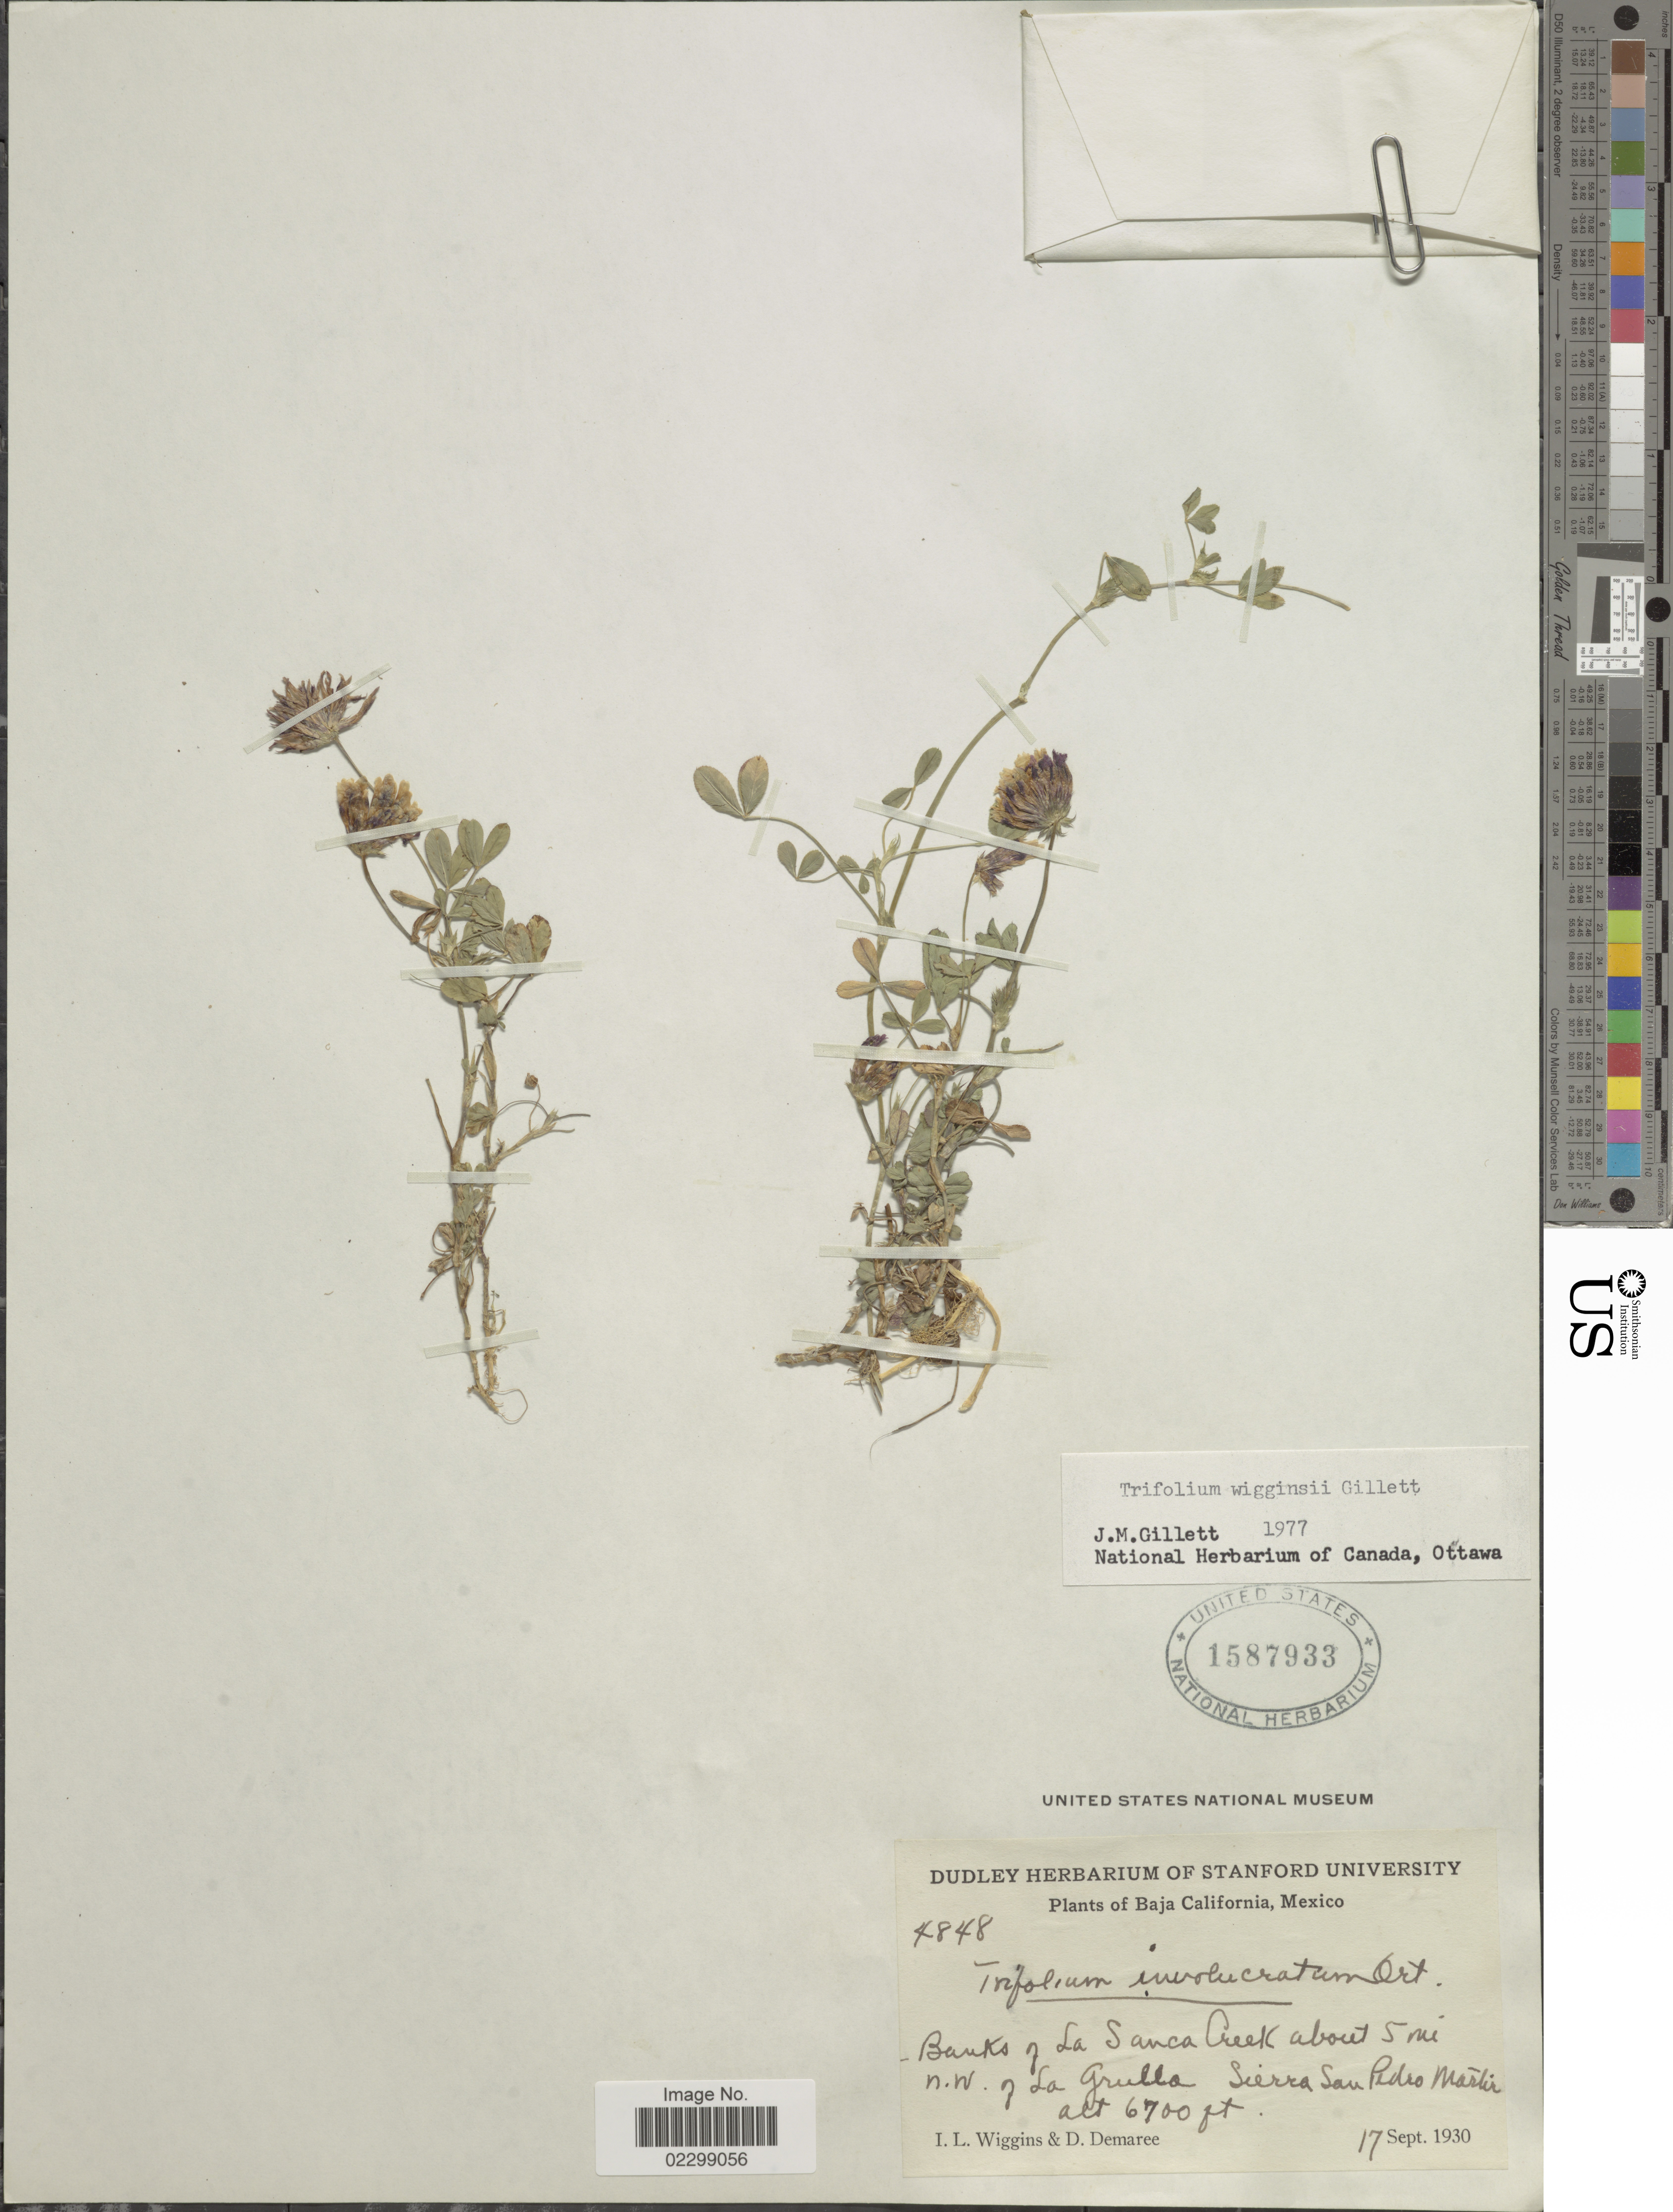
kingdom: Plantae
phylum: Tracheophyta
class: Magnoliopsida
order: Fabales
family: Fabaceae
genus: Trifolium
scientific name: Trifolium wigginsii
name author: J.M. Gillett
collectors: I. L. Wiggins & D. Demaree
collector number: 4848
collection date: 1930-09-17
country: Mexico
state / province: Baja California Norte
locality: Banks of La Sanca Creek about 5 mi n.w. of La Grulla, Sierra San Pedro Martir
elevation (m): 2042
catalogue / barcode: US 1587933